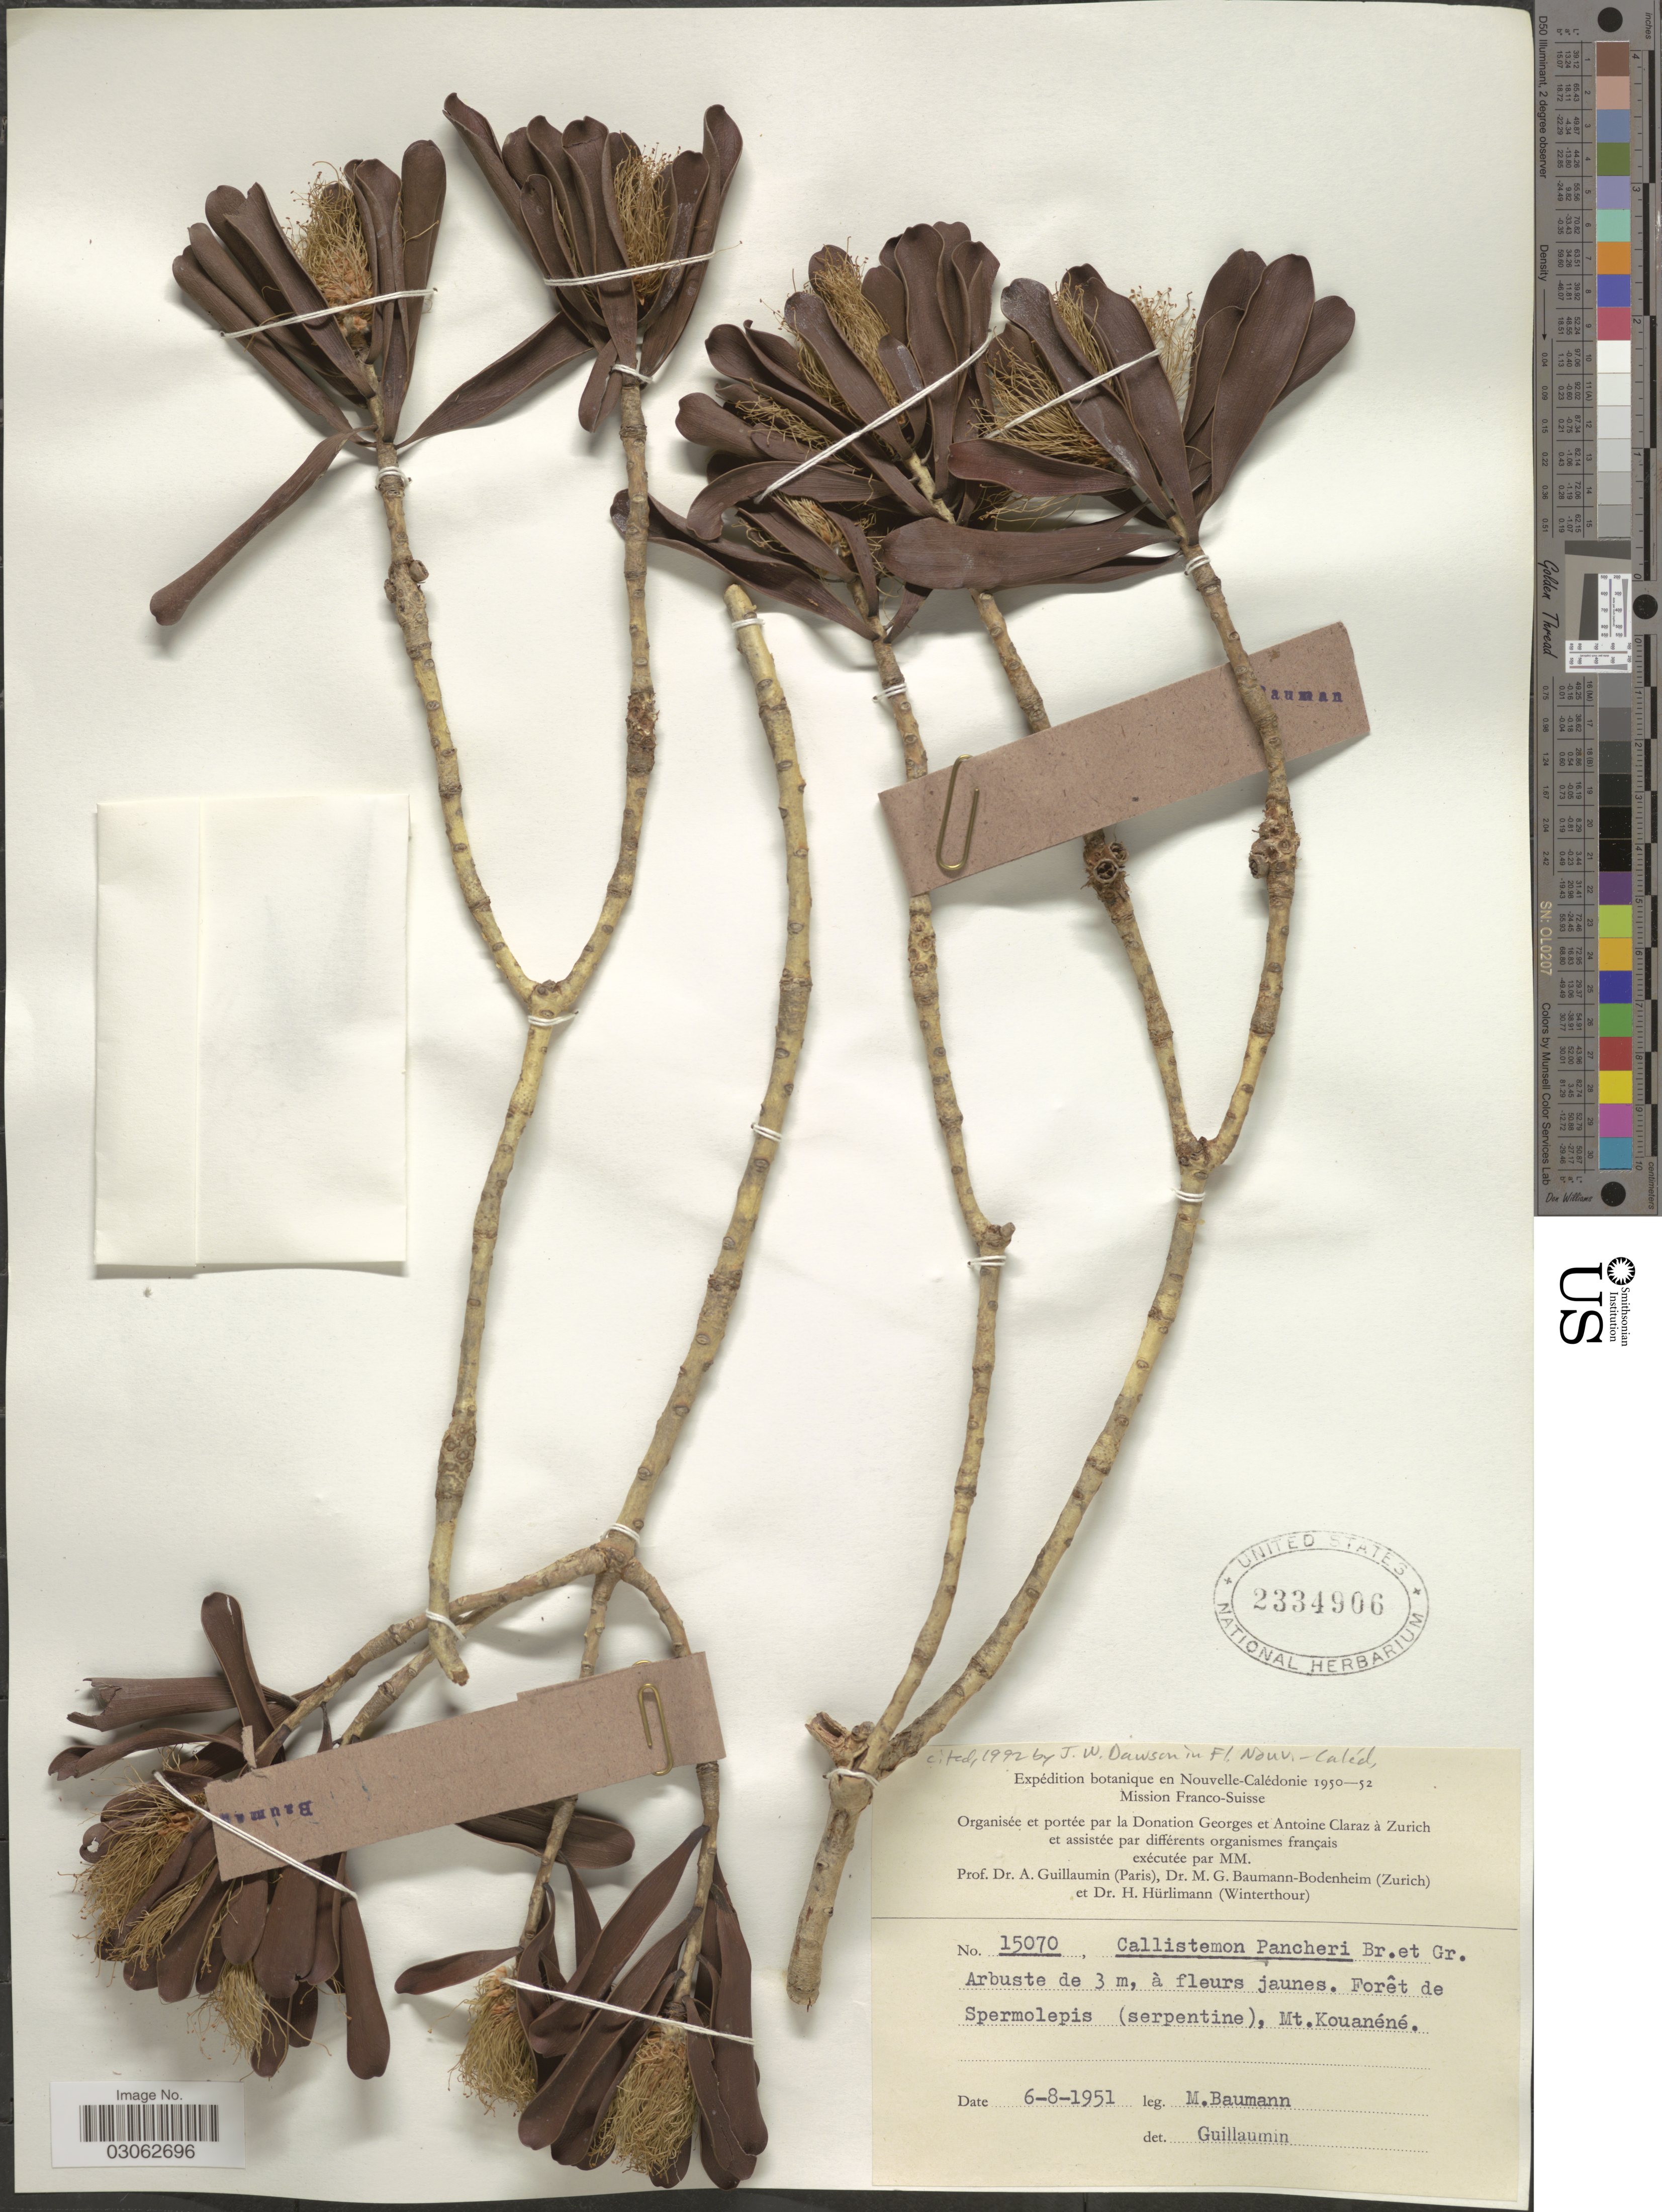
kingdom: Plantae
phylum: Tracheophyta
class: Magnoliopsida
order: Myrtales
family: Myrtaceae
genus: Callistemon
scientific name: Callistemon pancheri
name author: Brongn. & Gris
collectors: M. Baumann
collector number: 15070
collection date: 1951-08-06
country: New Caledonia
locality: Mt. Kouanéné.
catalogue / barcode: US 2334906